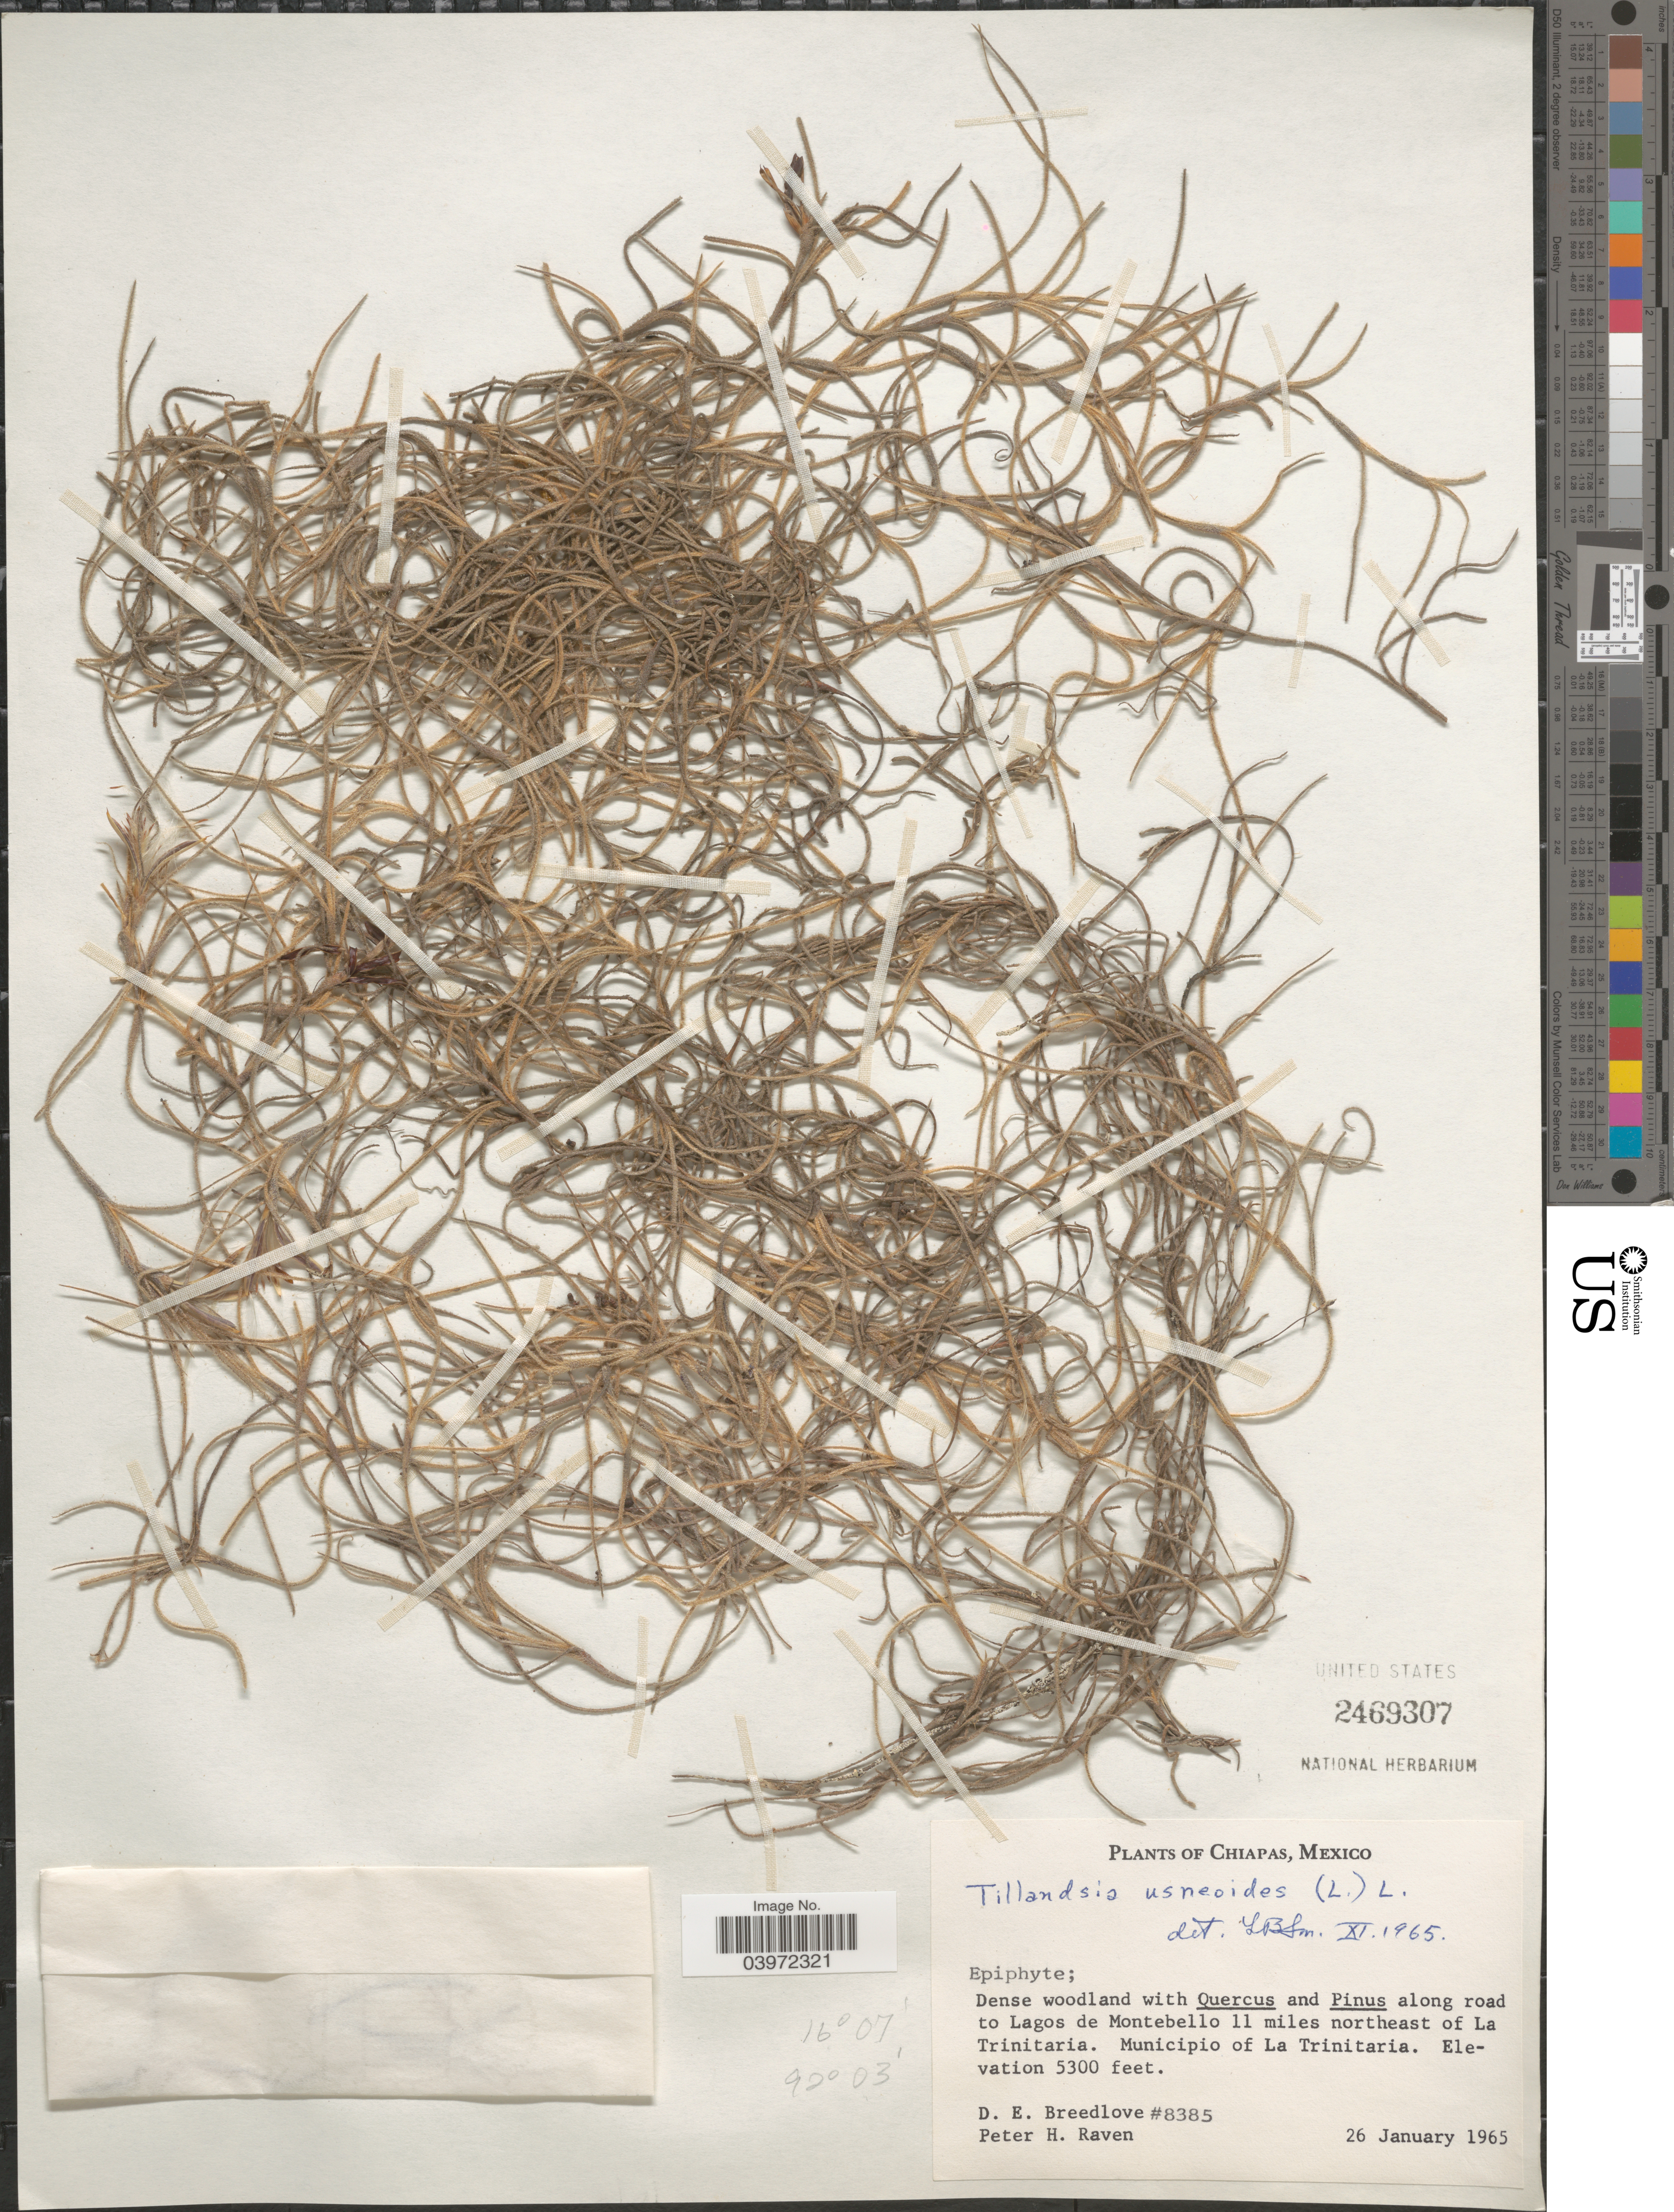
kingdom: Plantae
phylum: Tracheophyta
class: Liliopsida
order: Poales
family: Bromeliaceae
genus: Tillandsia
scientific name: Tillandsia usneoides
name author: (L.) L.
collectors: D. E. Breedlove & P. Raven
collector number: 8385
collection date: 1965-01-26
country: Mexico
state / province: Chiapas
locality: Dense woodland with Quercus and Pinus along road to Lagos de Montebello 11 miles northeast of La Trinitaria. Municipio of La Trinitaria.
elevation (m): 1615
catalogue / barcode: US 2469307